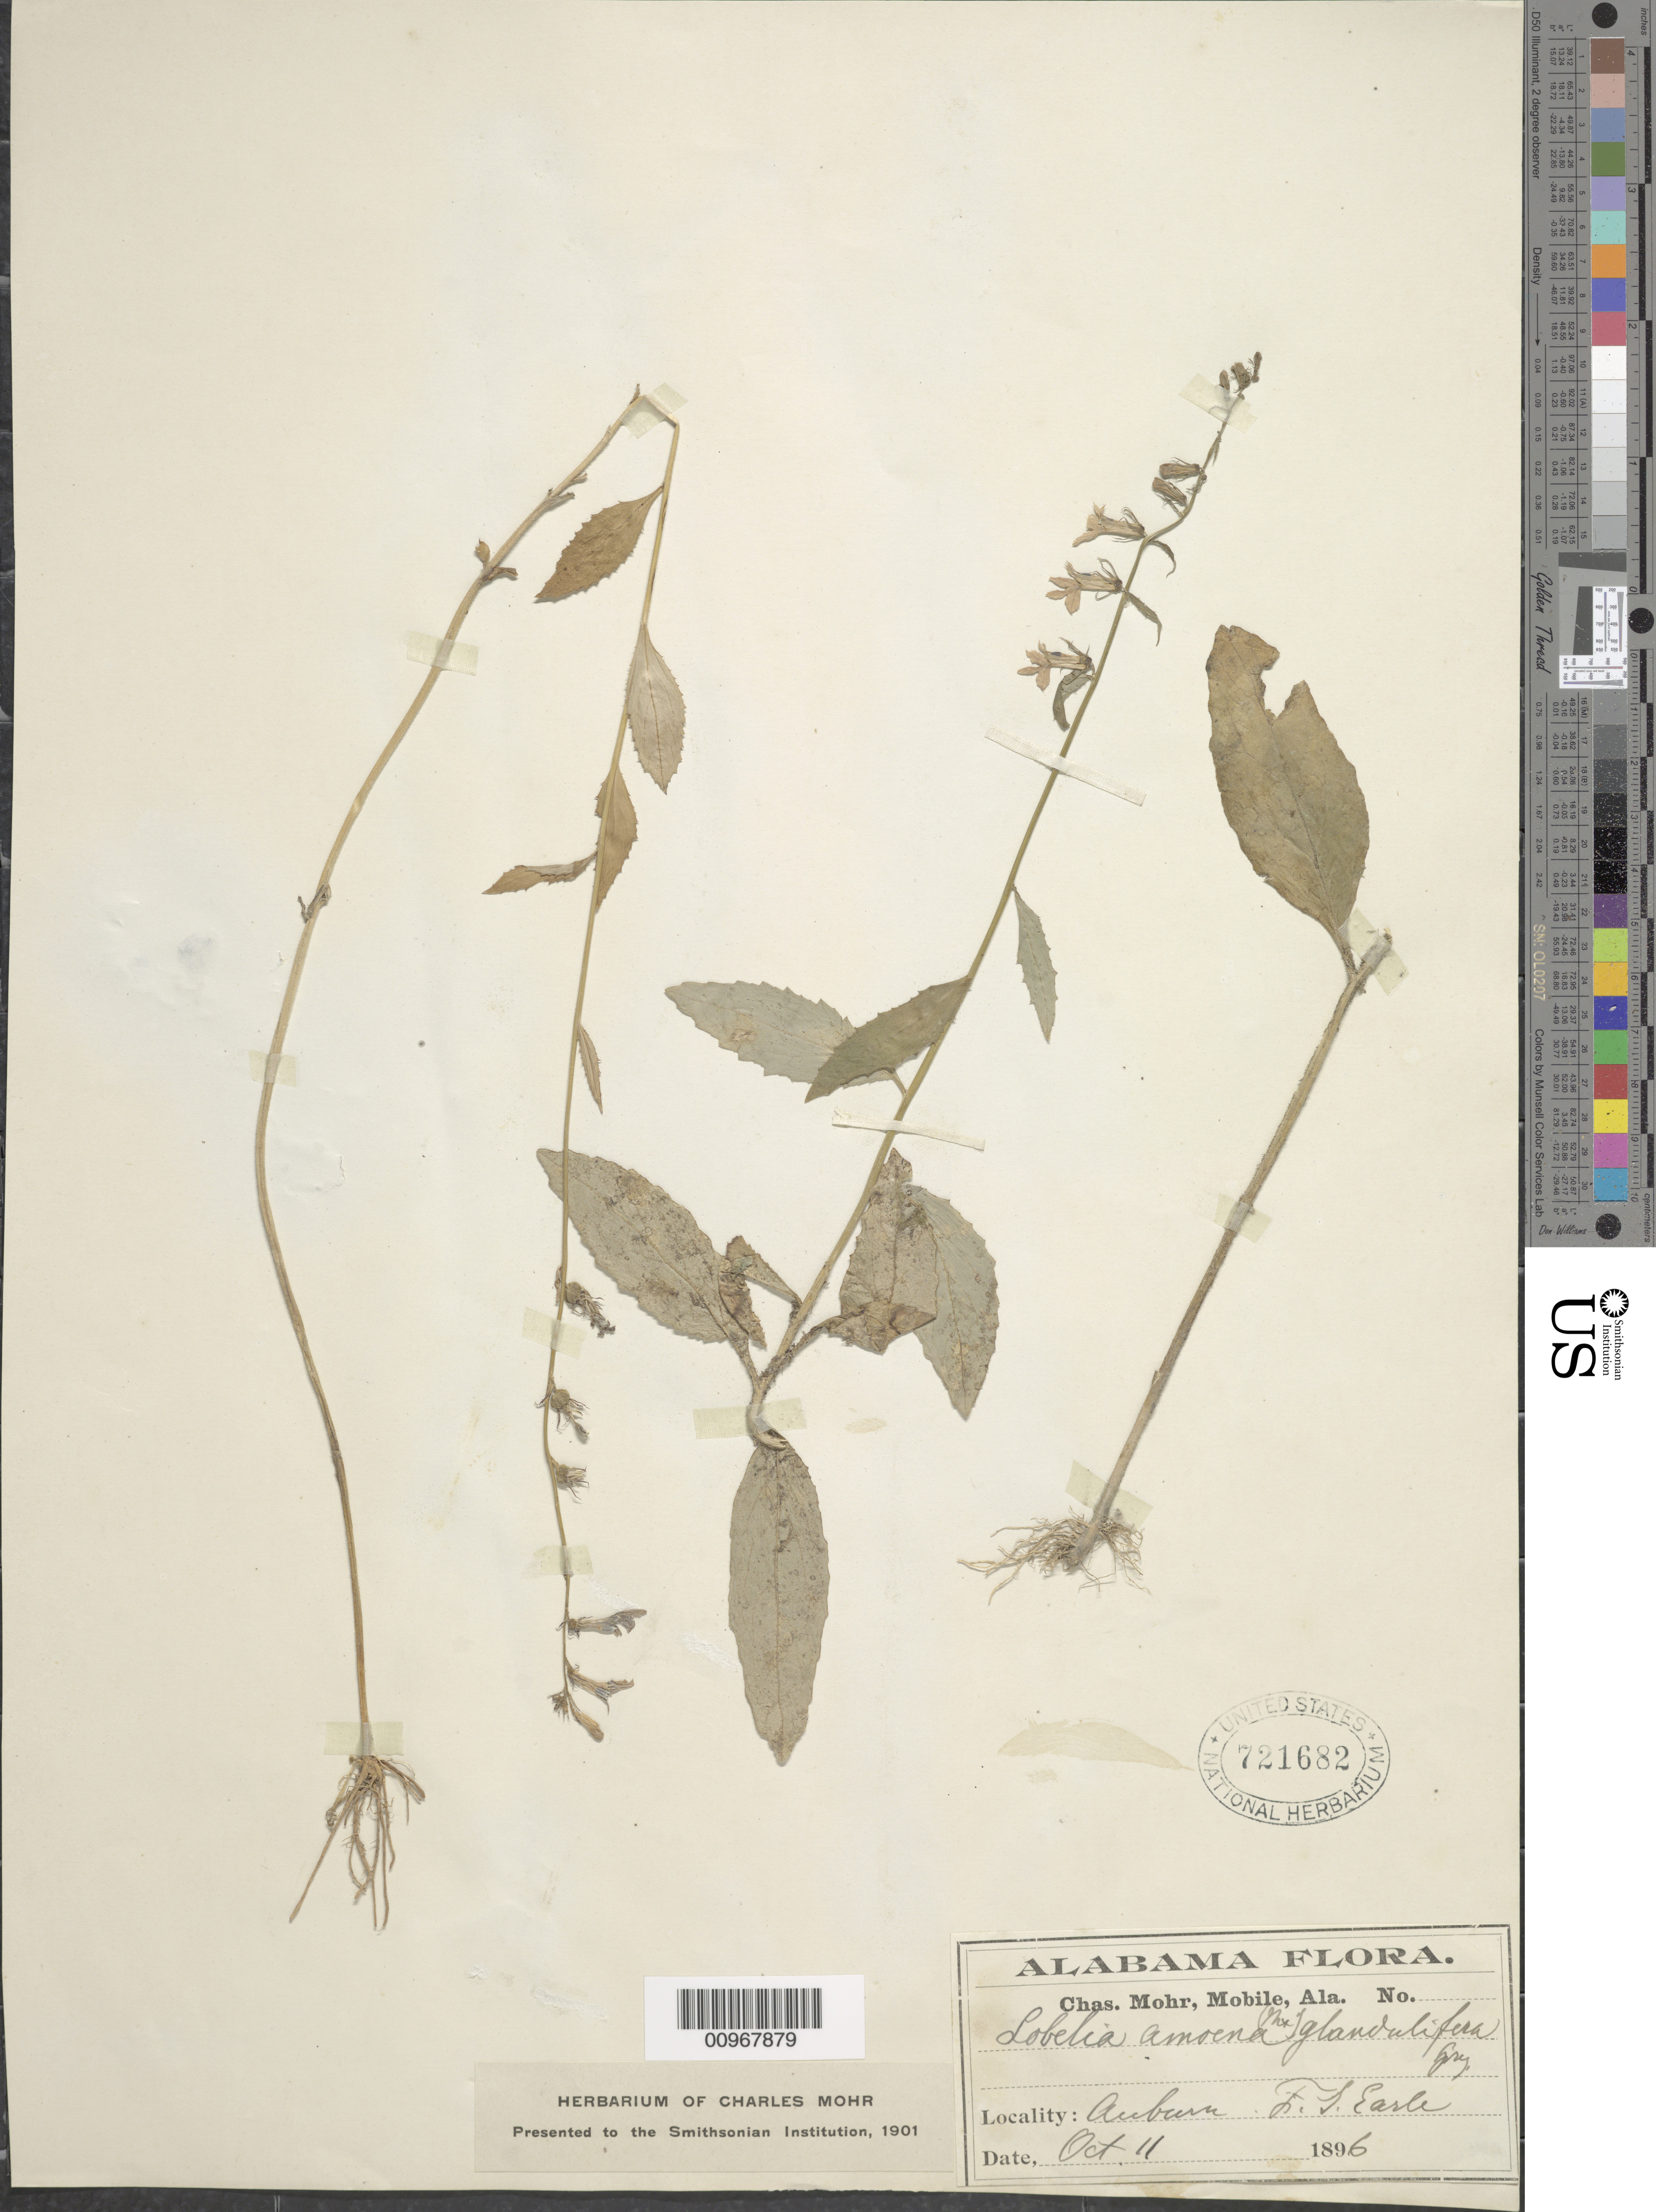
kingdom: Plantae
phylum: Tracheophyta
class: Magnoliopsida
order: Asterales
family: Campanulaceae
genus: Lobelia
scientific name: Lobelia ludoviciana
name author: Alph. Wood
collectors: F. S. Earle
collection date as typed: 11 Oct 1896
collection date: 1896-10-11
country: United States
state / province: Alabama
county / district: Lee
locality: Auburn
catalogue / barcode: US 721682